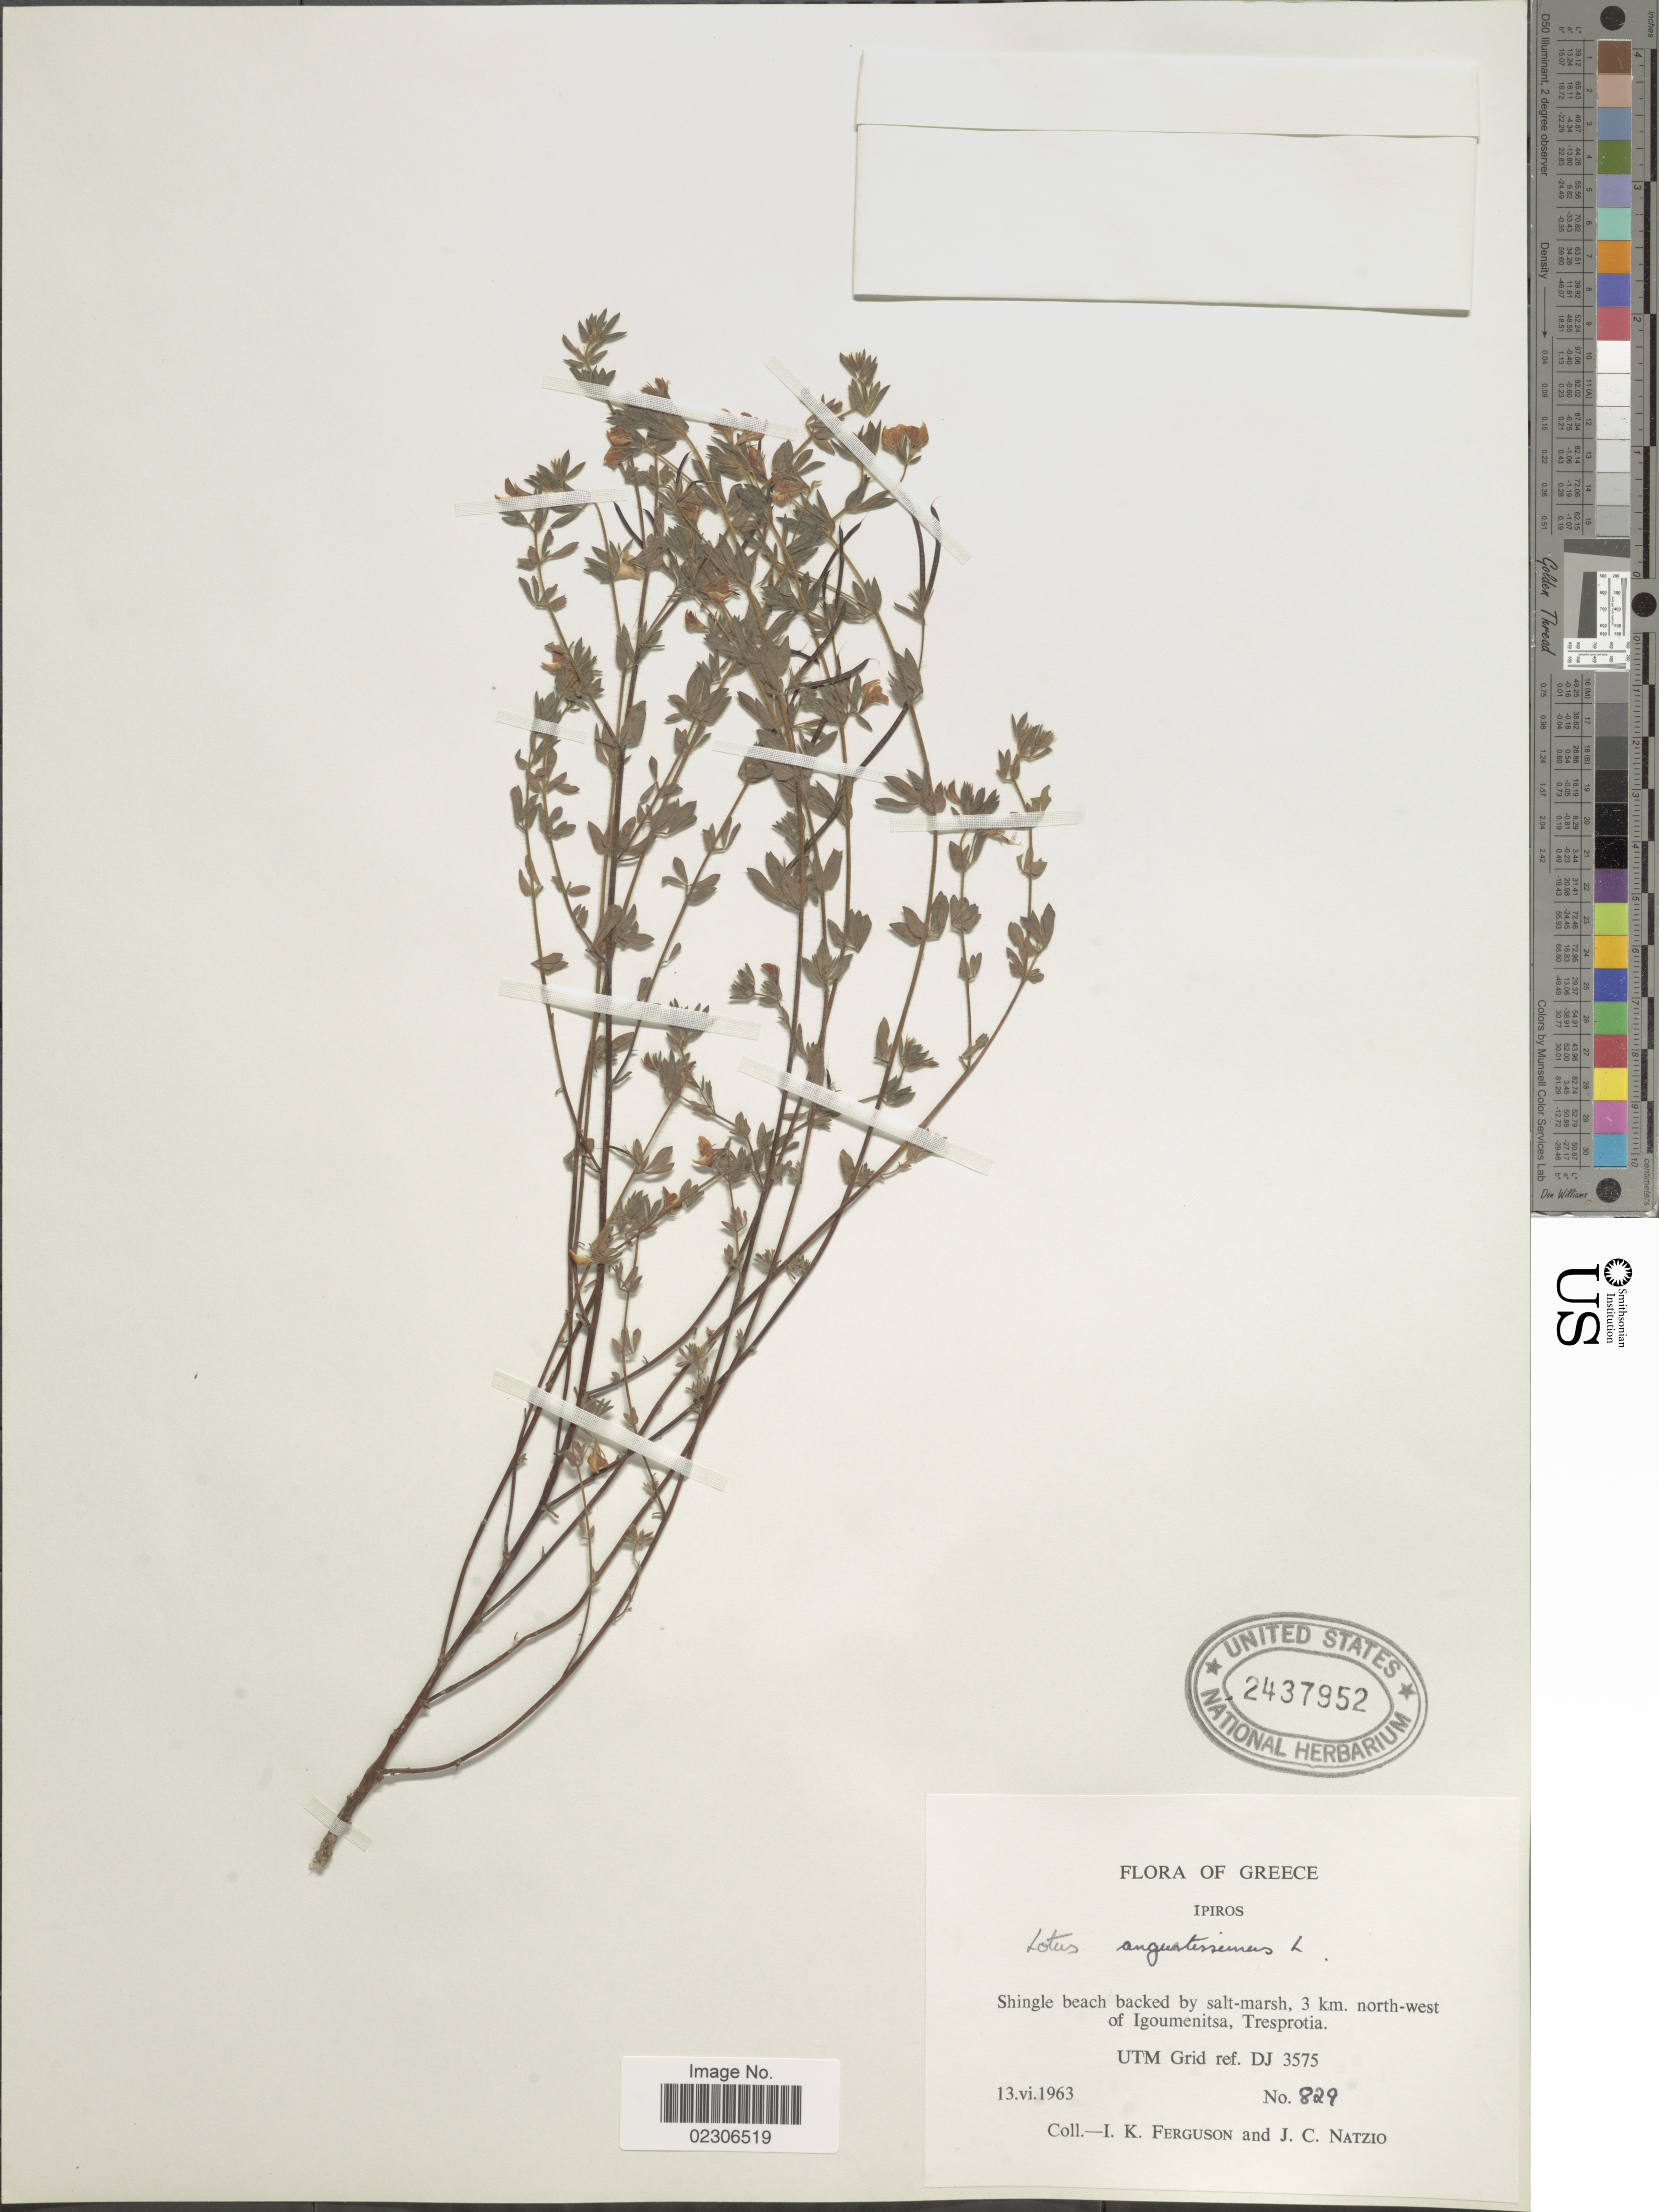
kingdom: Plantae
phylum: Tracheophyta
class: Magnoliopsida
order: Fabales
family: Fabaceae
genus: Lotus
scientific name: Lotus angustissimus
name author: L.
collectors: I. K. Ferguson & J. Natzio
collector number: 829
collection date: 1963-06-13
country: Greece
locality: Ipiros. 3 km. north-west of Igoumenitsa, Tresprotia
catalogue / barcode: US 2437952